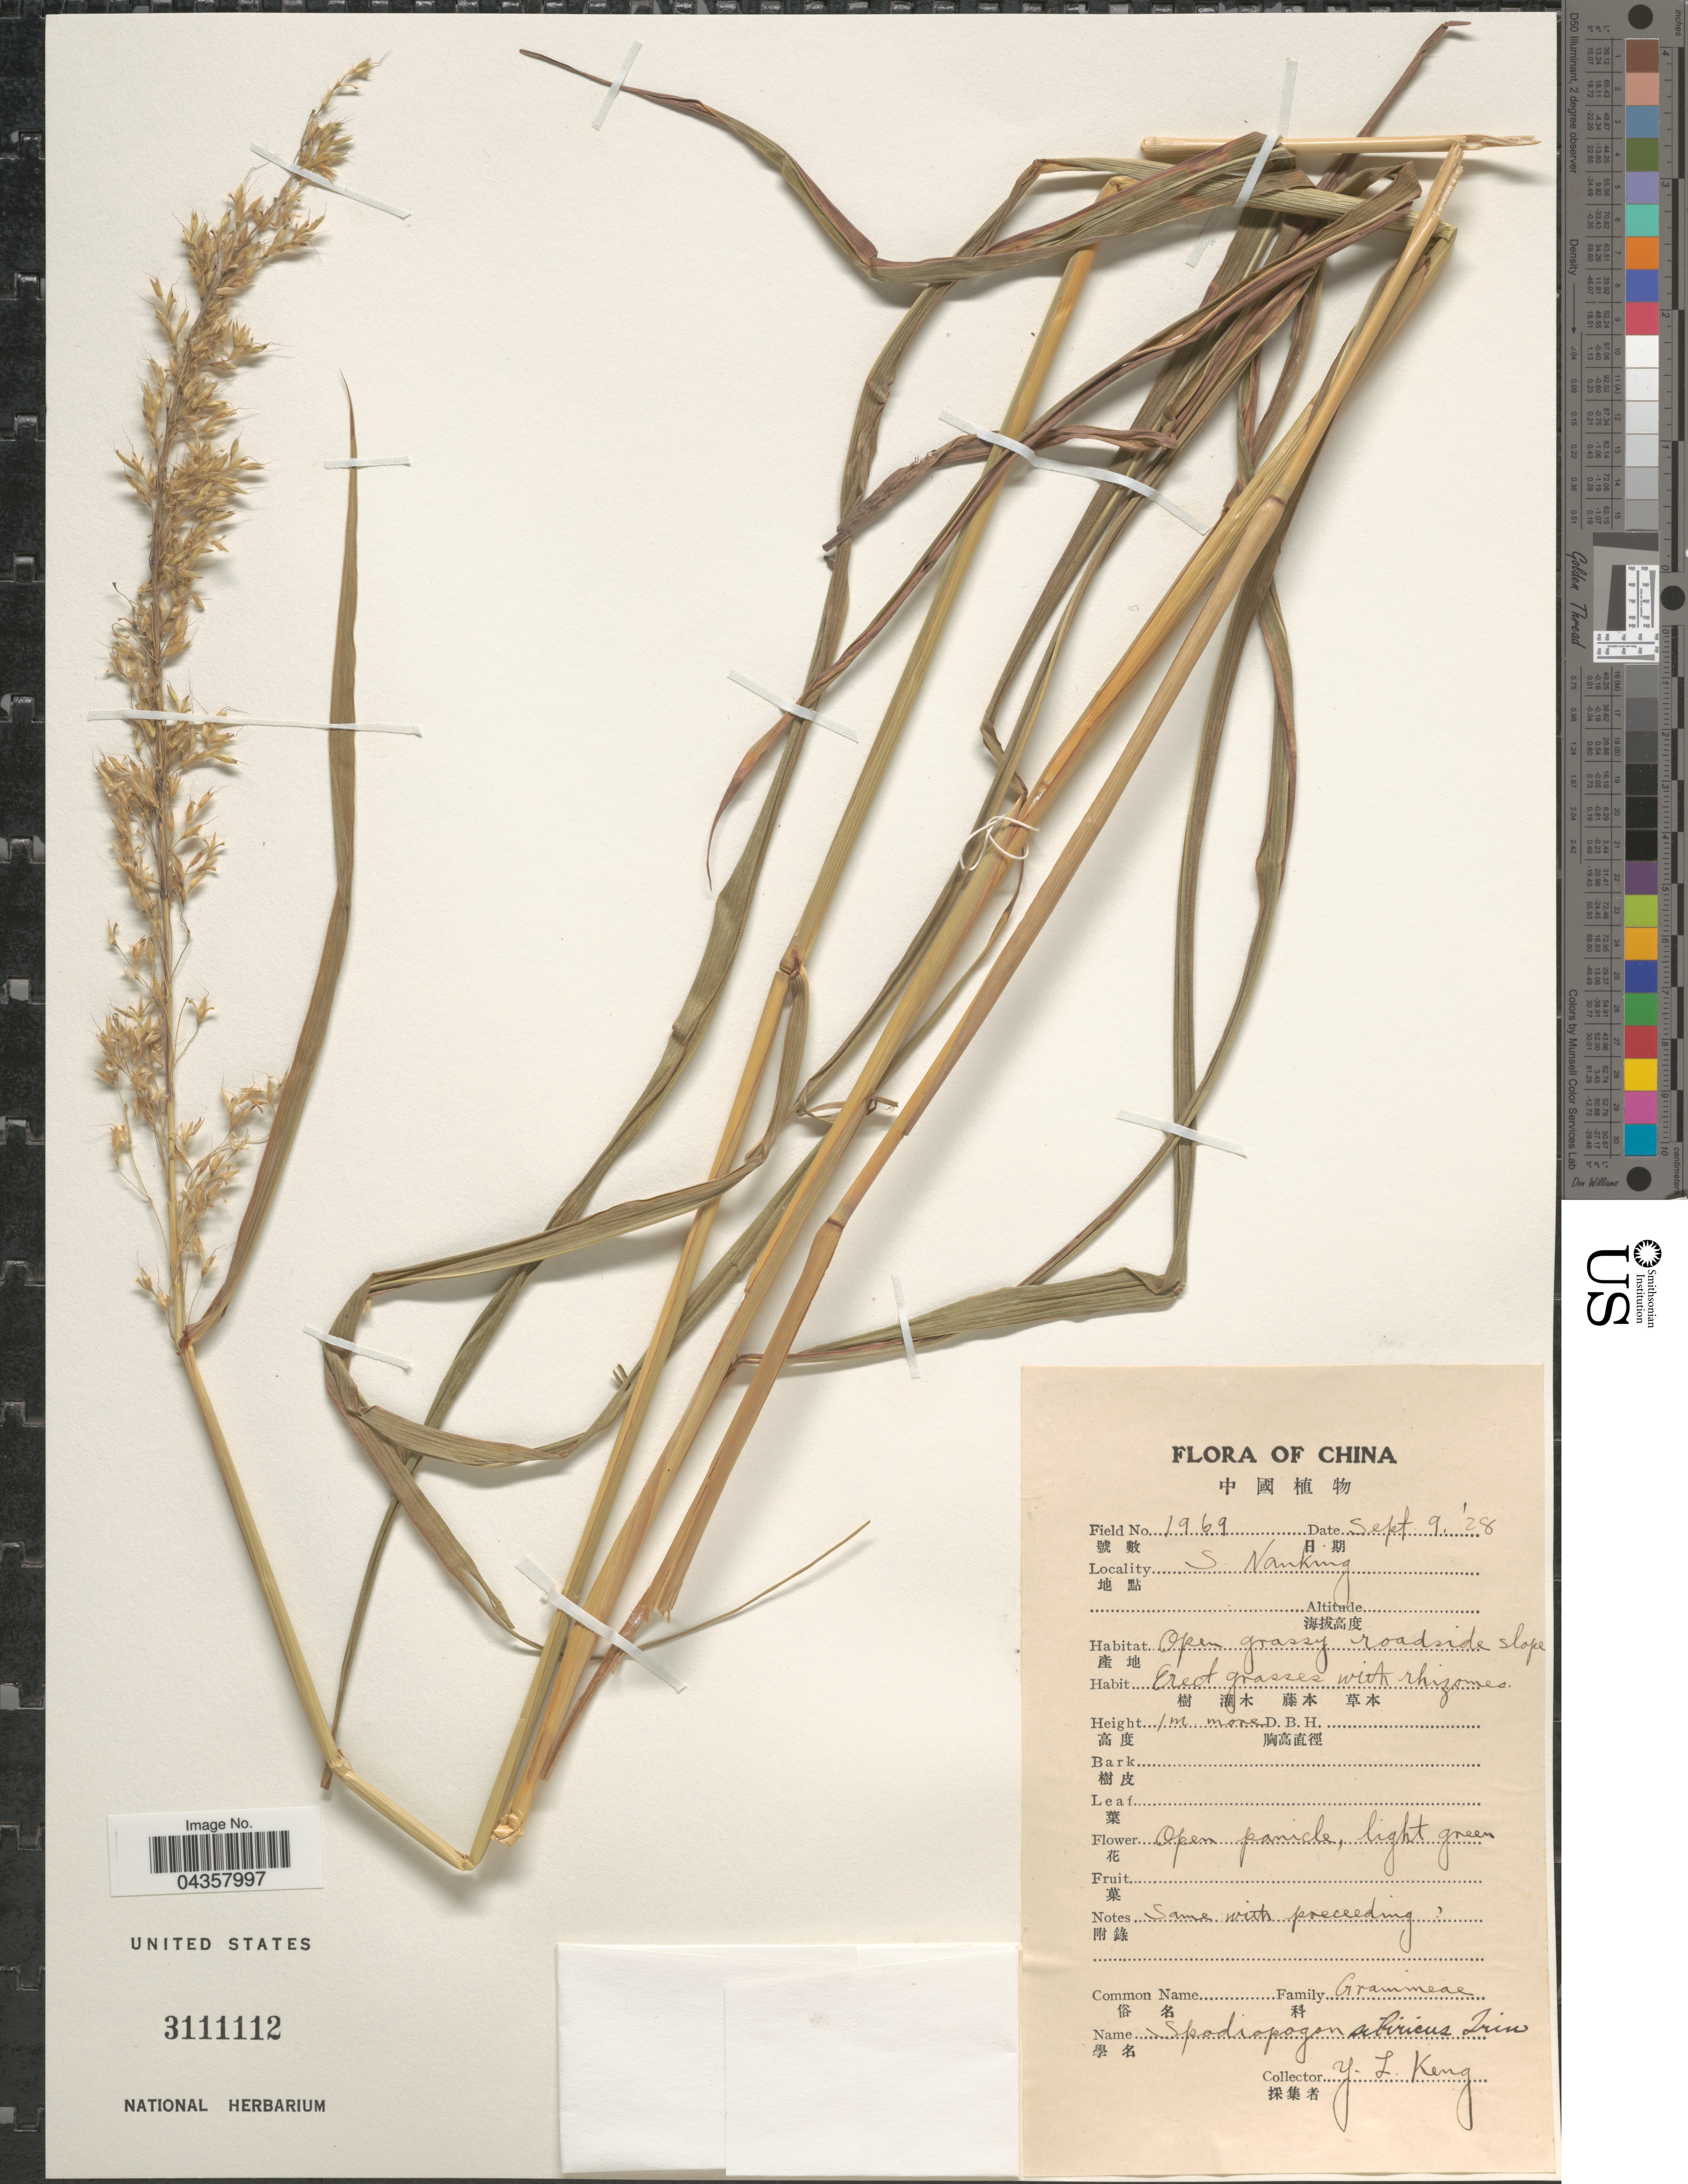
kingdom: Plantae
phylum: Tracheophyta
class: Liliopsida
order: Poales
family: Poaceae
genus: Spodiopogon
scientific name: Spodiopogon sibiricus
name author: Trin.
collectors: Y. L. Keng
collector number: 1969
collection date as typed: Transcribed d/m/y: 9/9/28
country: China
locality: S. Nanking. Open grassy roadside slope.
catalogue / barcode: US 3111112